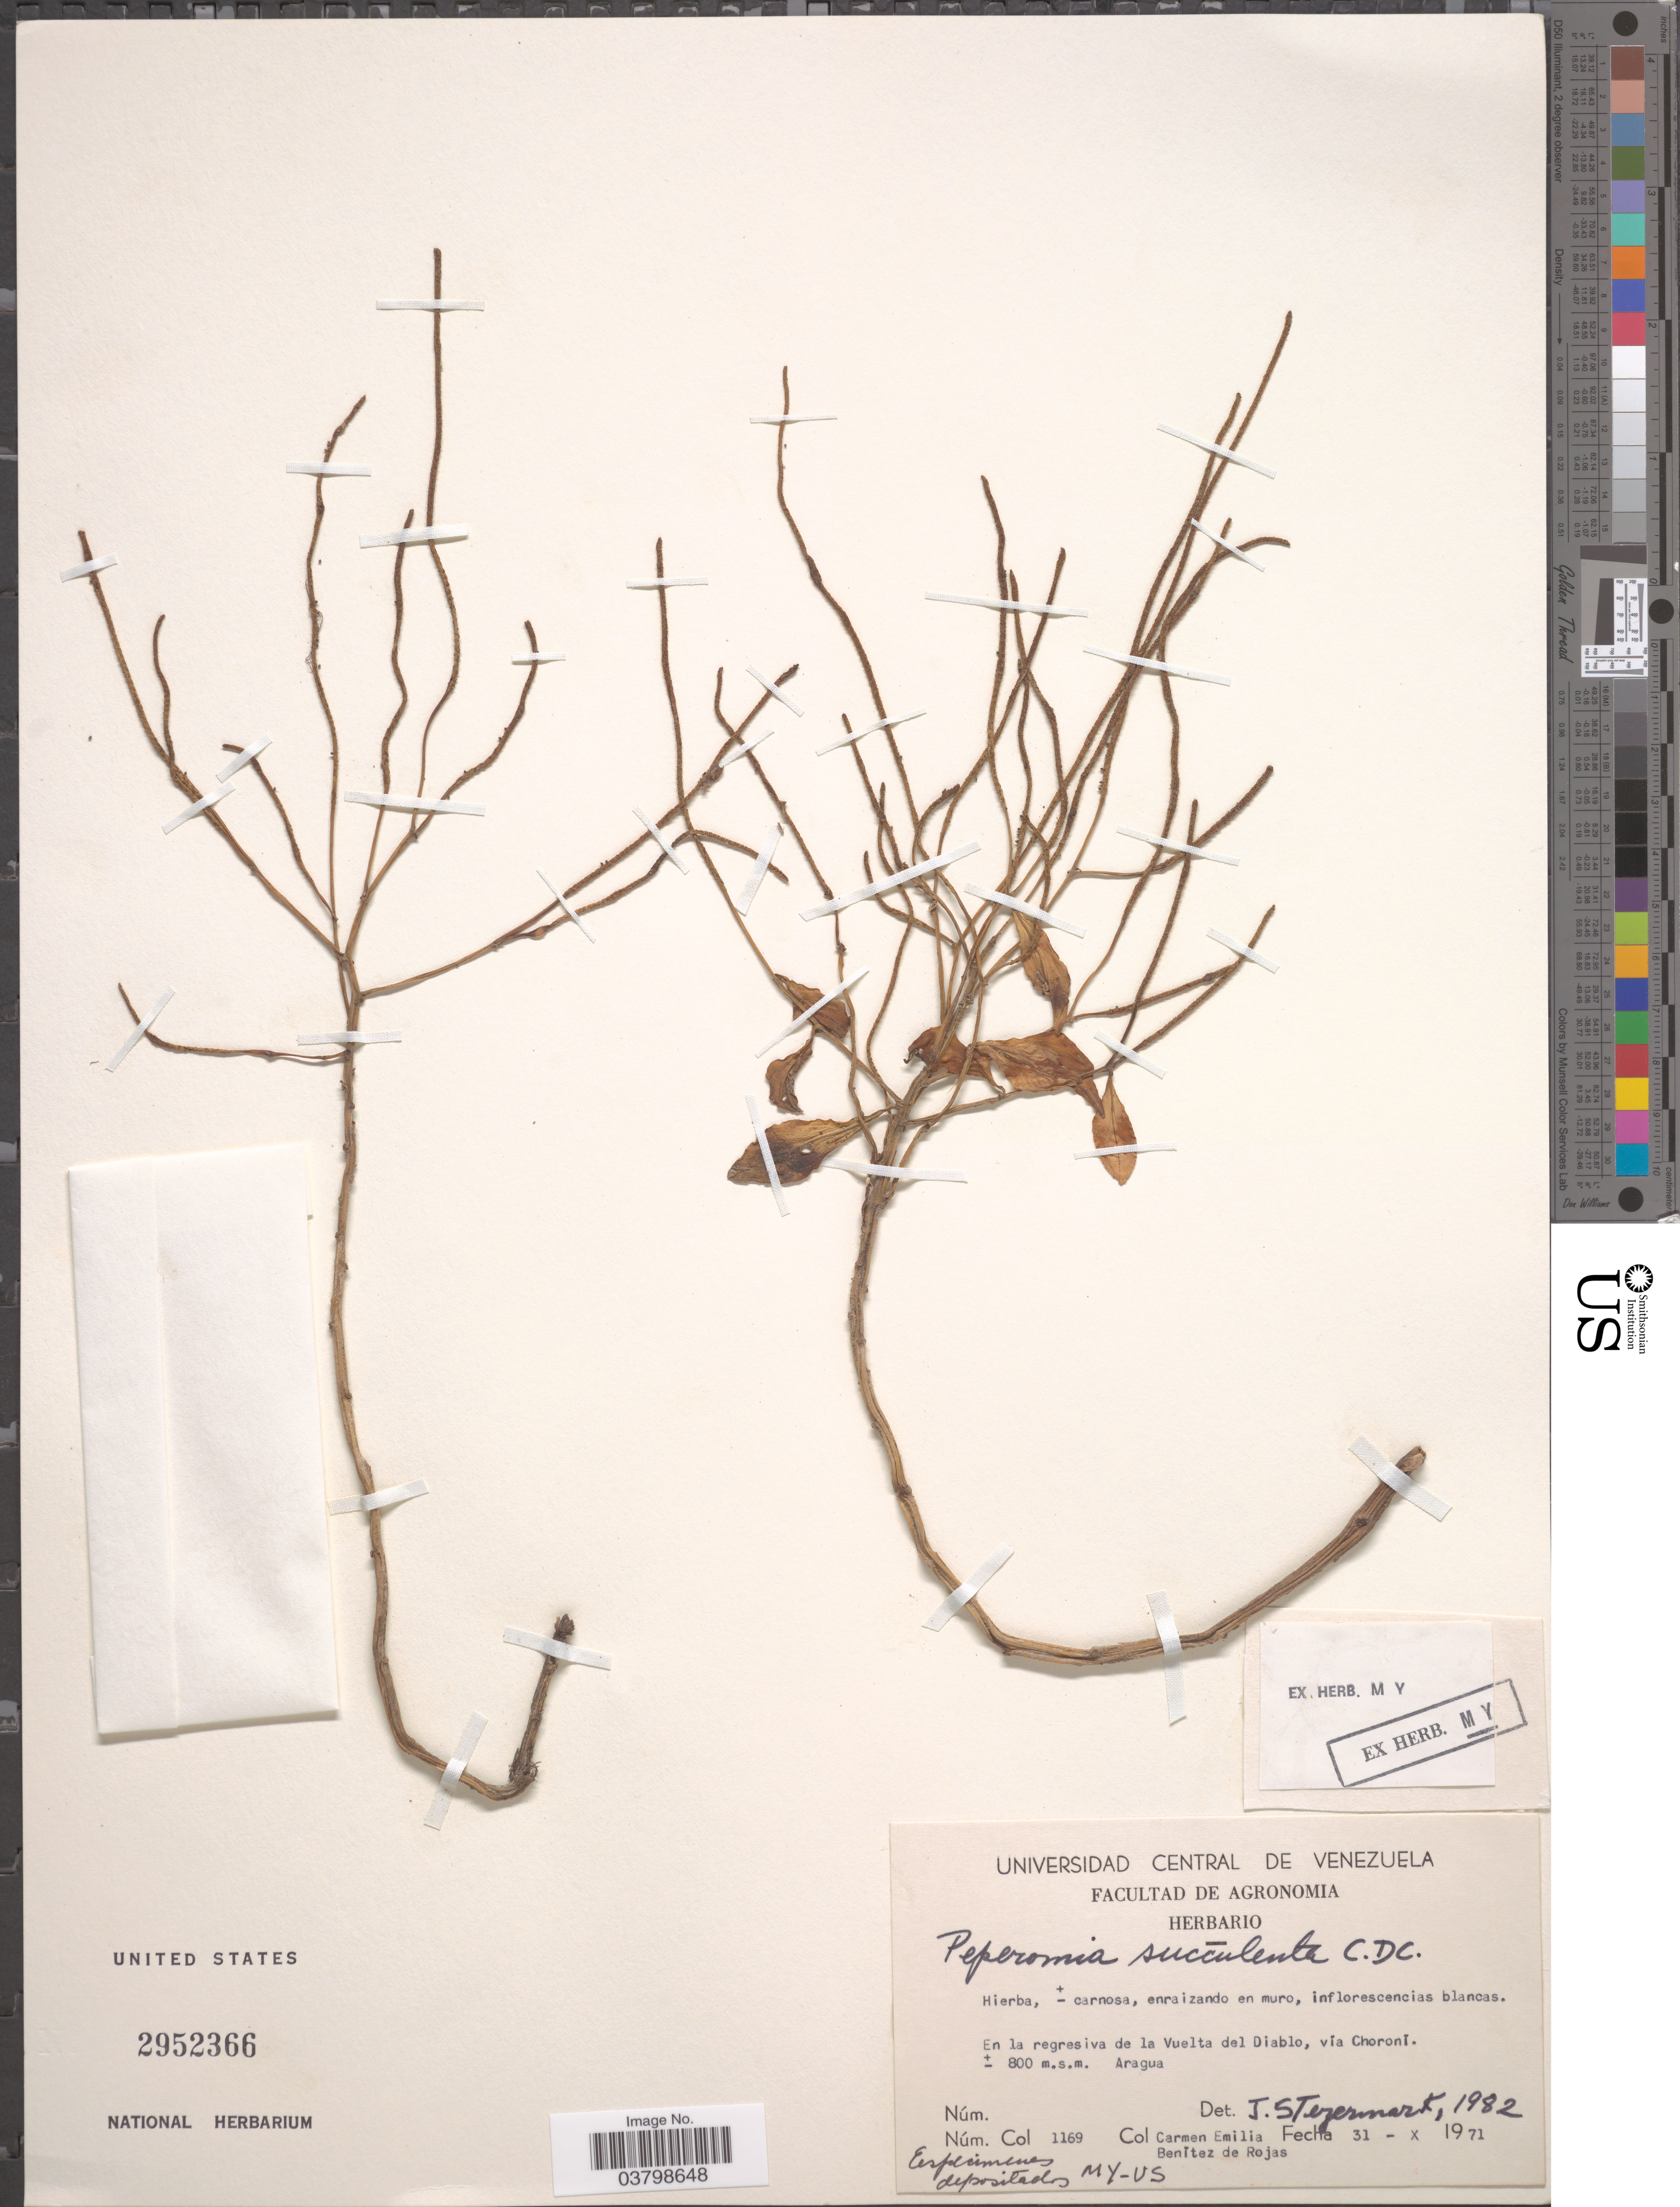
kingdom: Plantae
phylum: Tracheophyta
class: Magnoliopsida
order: Piperales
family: Piperaceae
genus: Peperomia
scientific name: Peperomia succulenta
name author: C. DC.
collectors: C. E. Benítez de Rojas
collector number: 1169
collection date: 1971-10-31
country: Venezuela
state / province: Aragua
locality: En la regresiva de la Vuelta del Diablo, via Choroni.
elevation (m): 800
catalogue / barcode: US 2952366